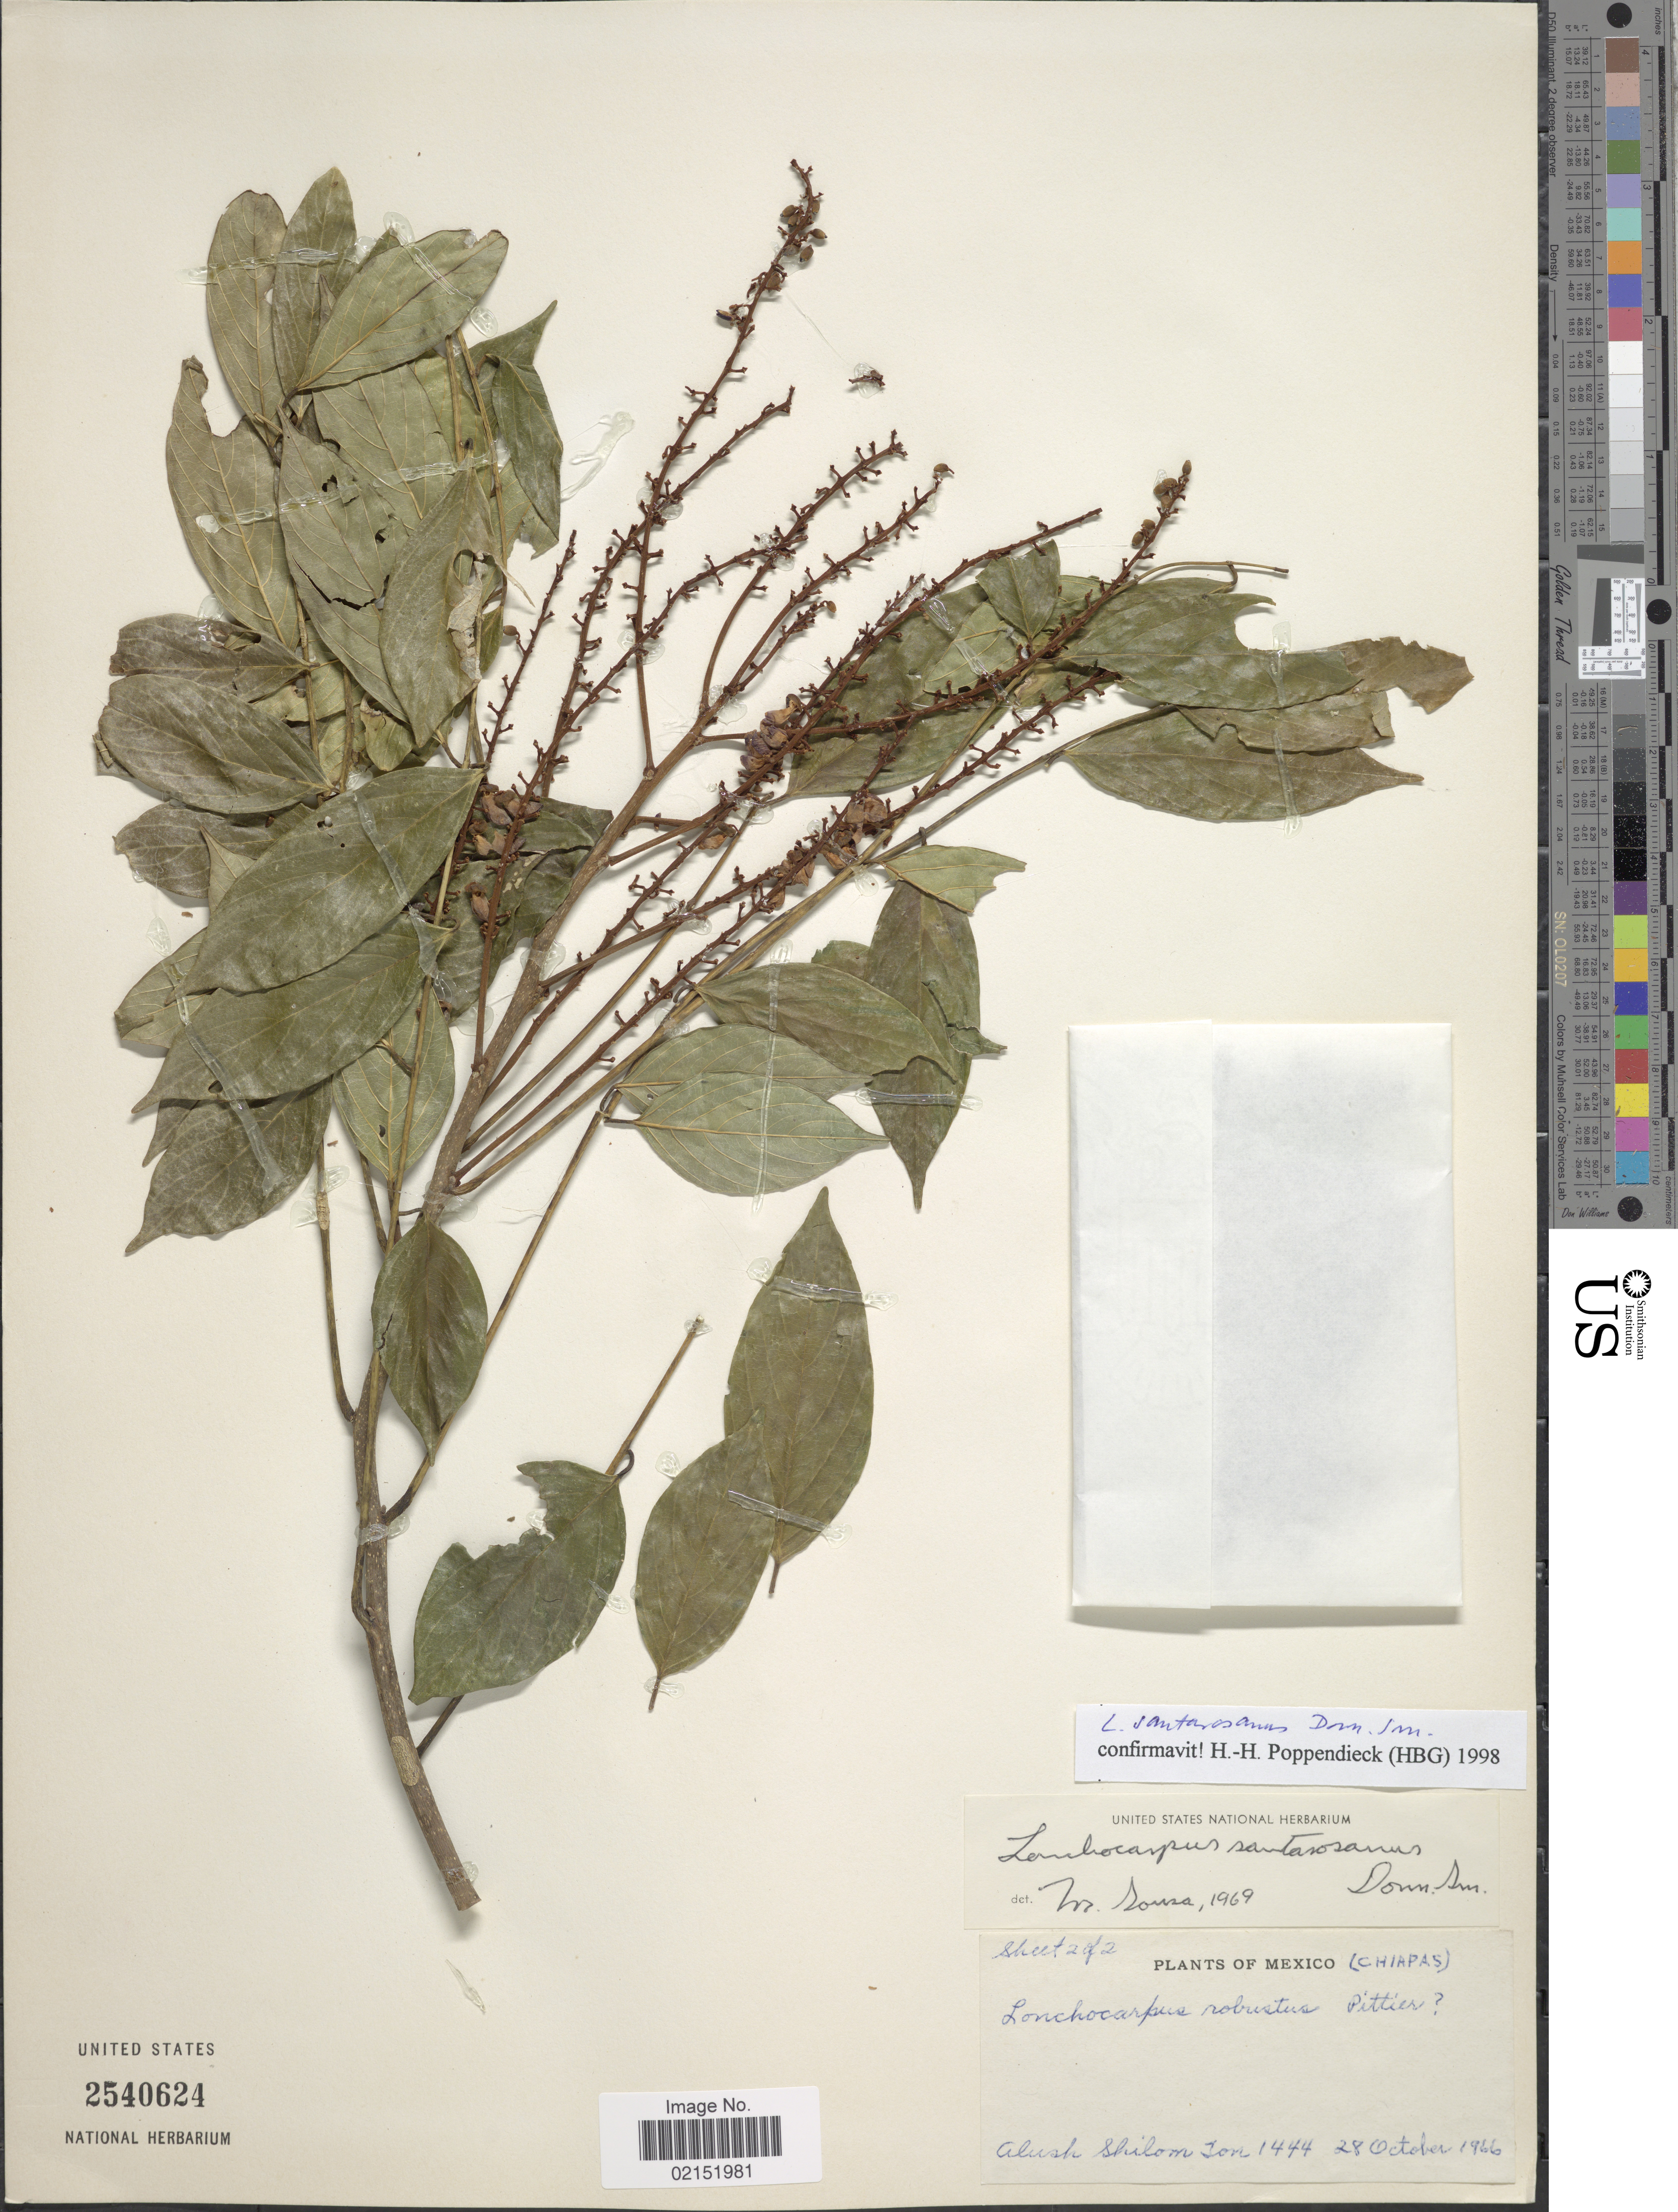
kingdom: Plantae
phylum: Tracheophyta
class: Magnoliopsida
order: Fabales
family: Fabaceae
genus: Lonchocarpus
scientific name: Lonchocarpus santarosanus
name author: Donn. Sm.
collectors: A. S. Ton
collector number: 1444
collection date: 1966-10-28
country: Mexico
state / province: Chiapas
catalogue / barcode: US 2540624